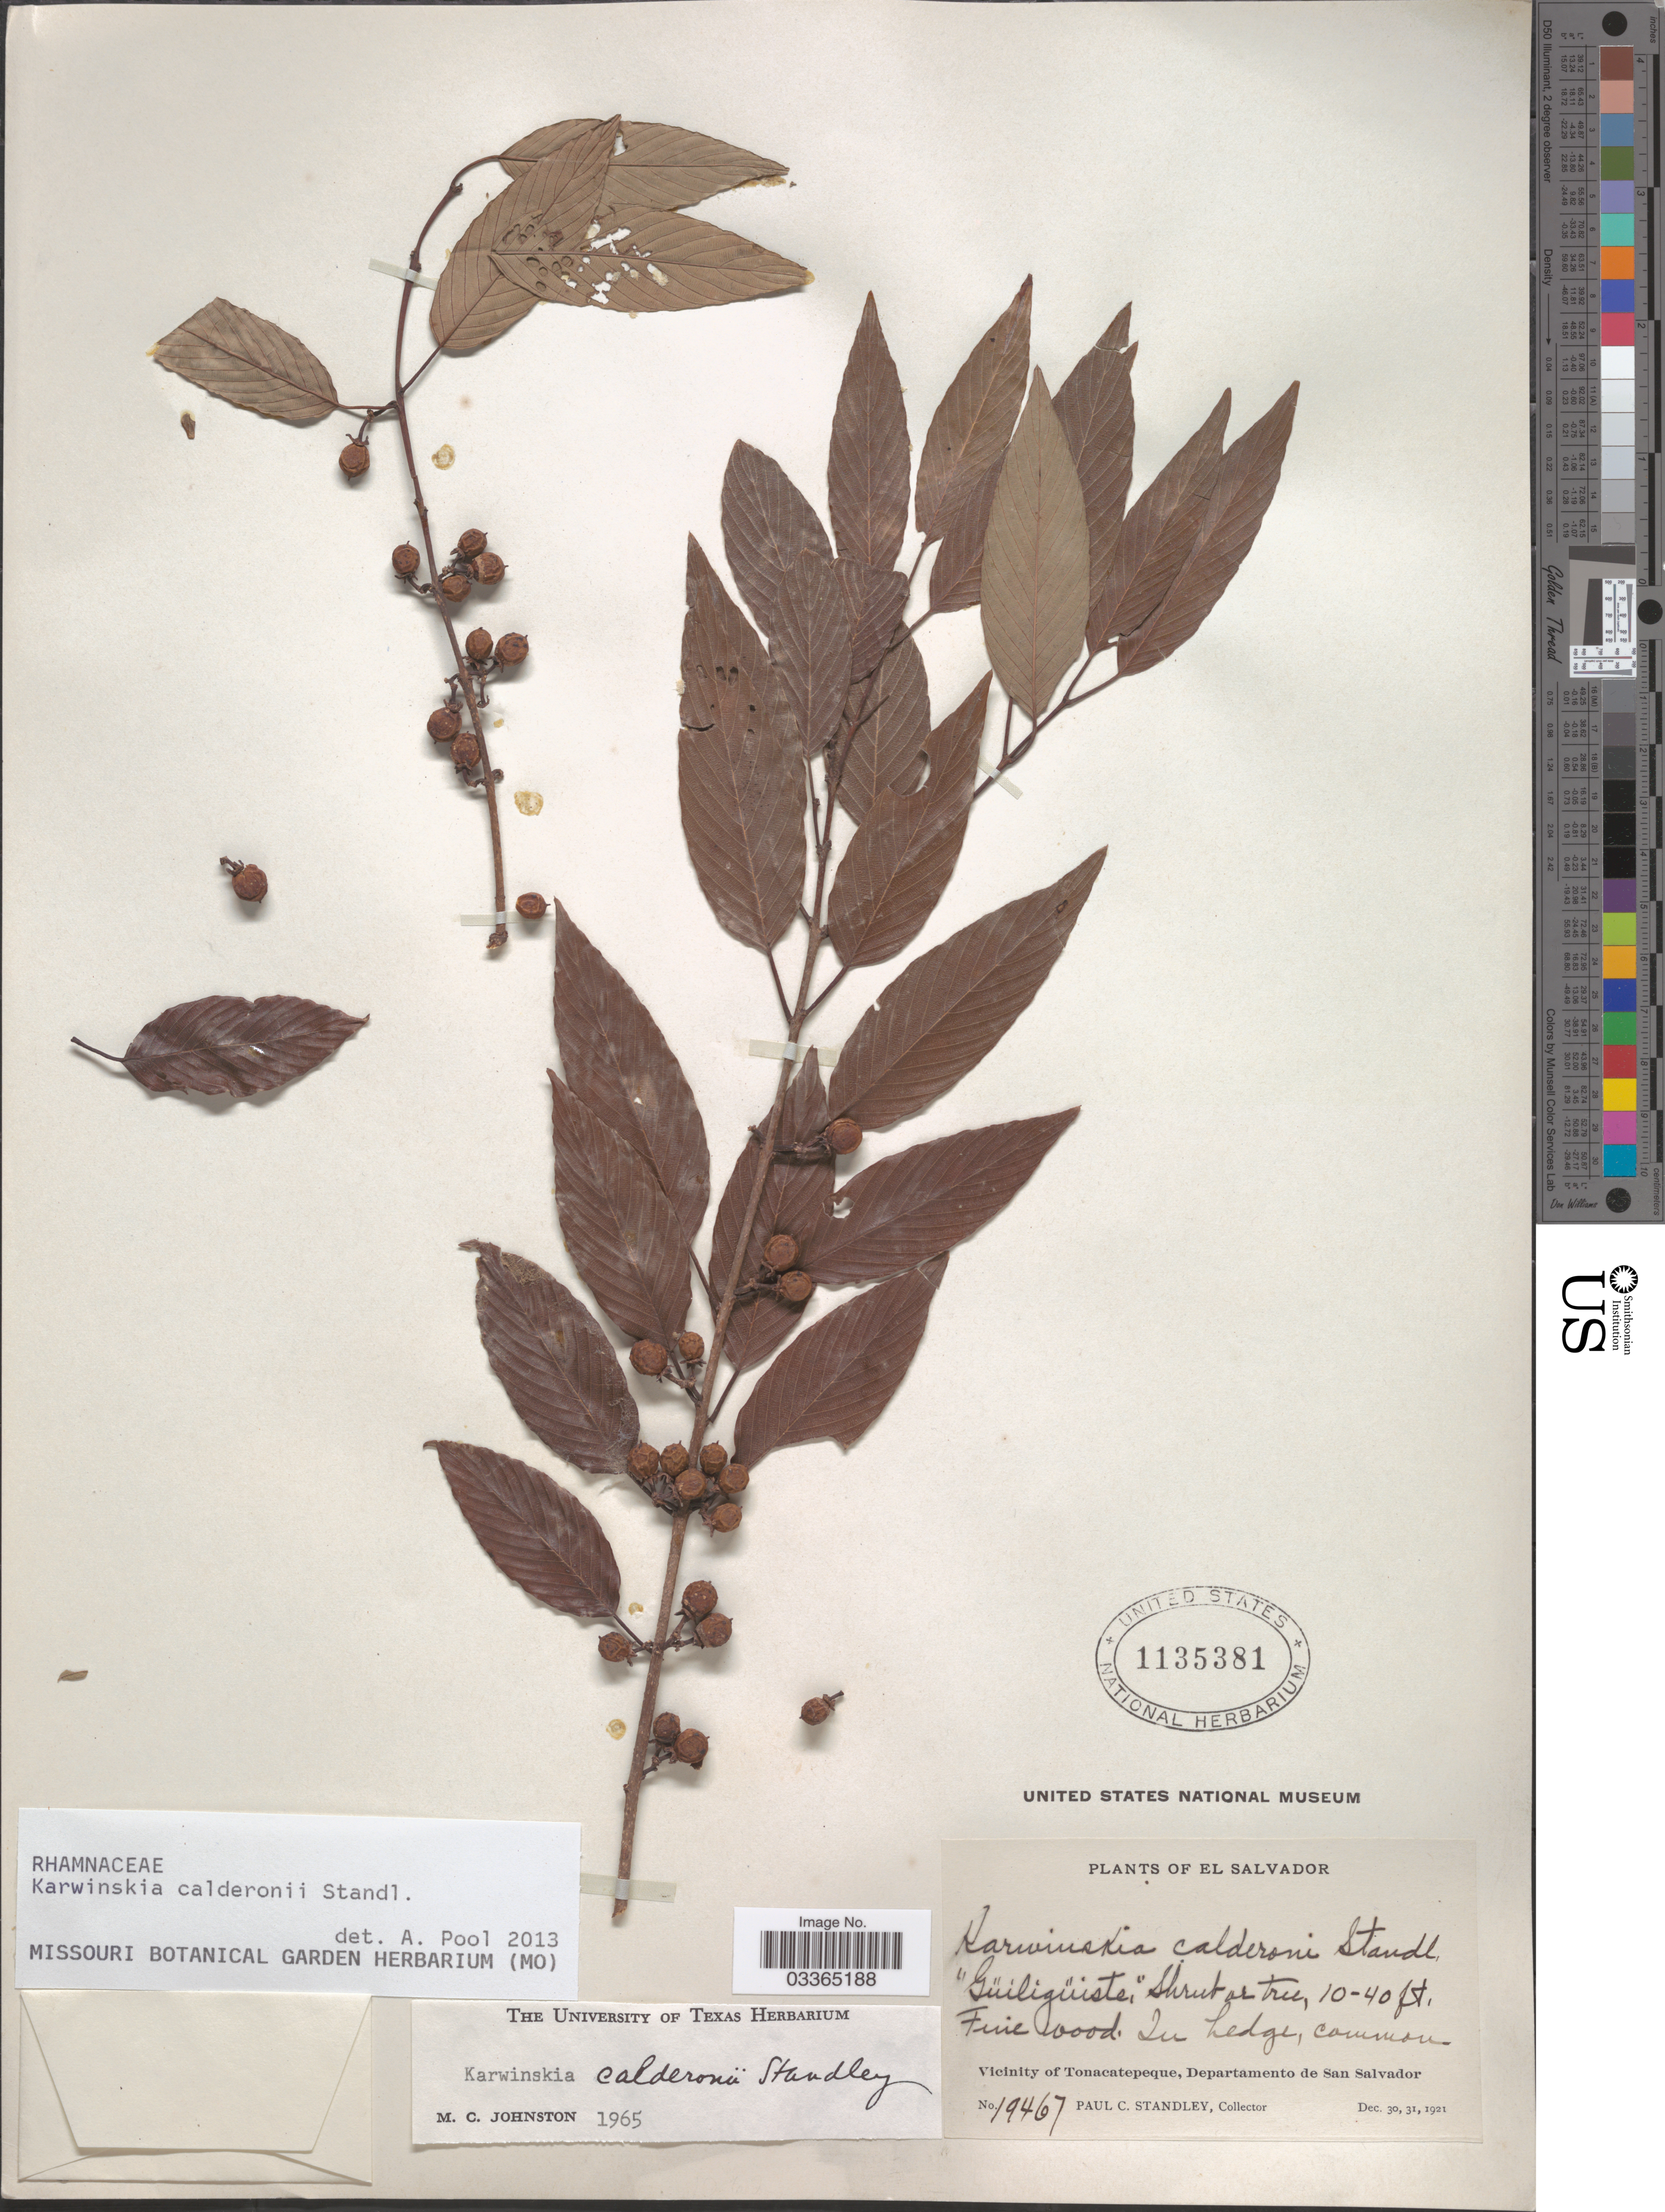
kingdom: Plantae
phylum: Tracheophyta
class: Magnoliopsida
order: Rosales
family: Rhamnaceae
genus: Karwinskia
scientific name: Karwinskia calderonii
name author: Standl.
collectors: P. C. Standley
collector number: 19467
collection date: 1921-12-30/1921-12-31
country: El Salvador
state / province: San Salvador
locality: Vicinity of Tonacatepeque, Departamento de San Salvador.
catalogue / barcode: US 1135381